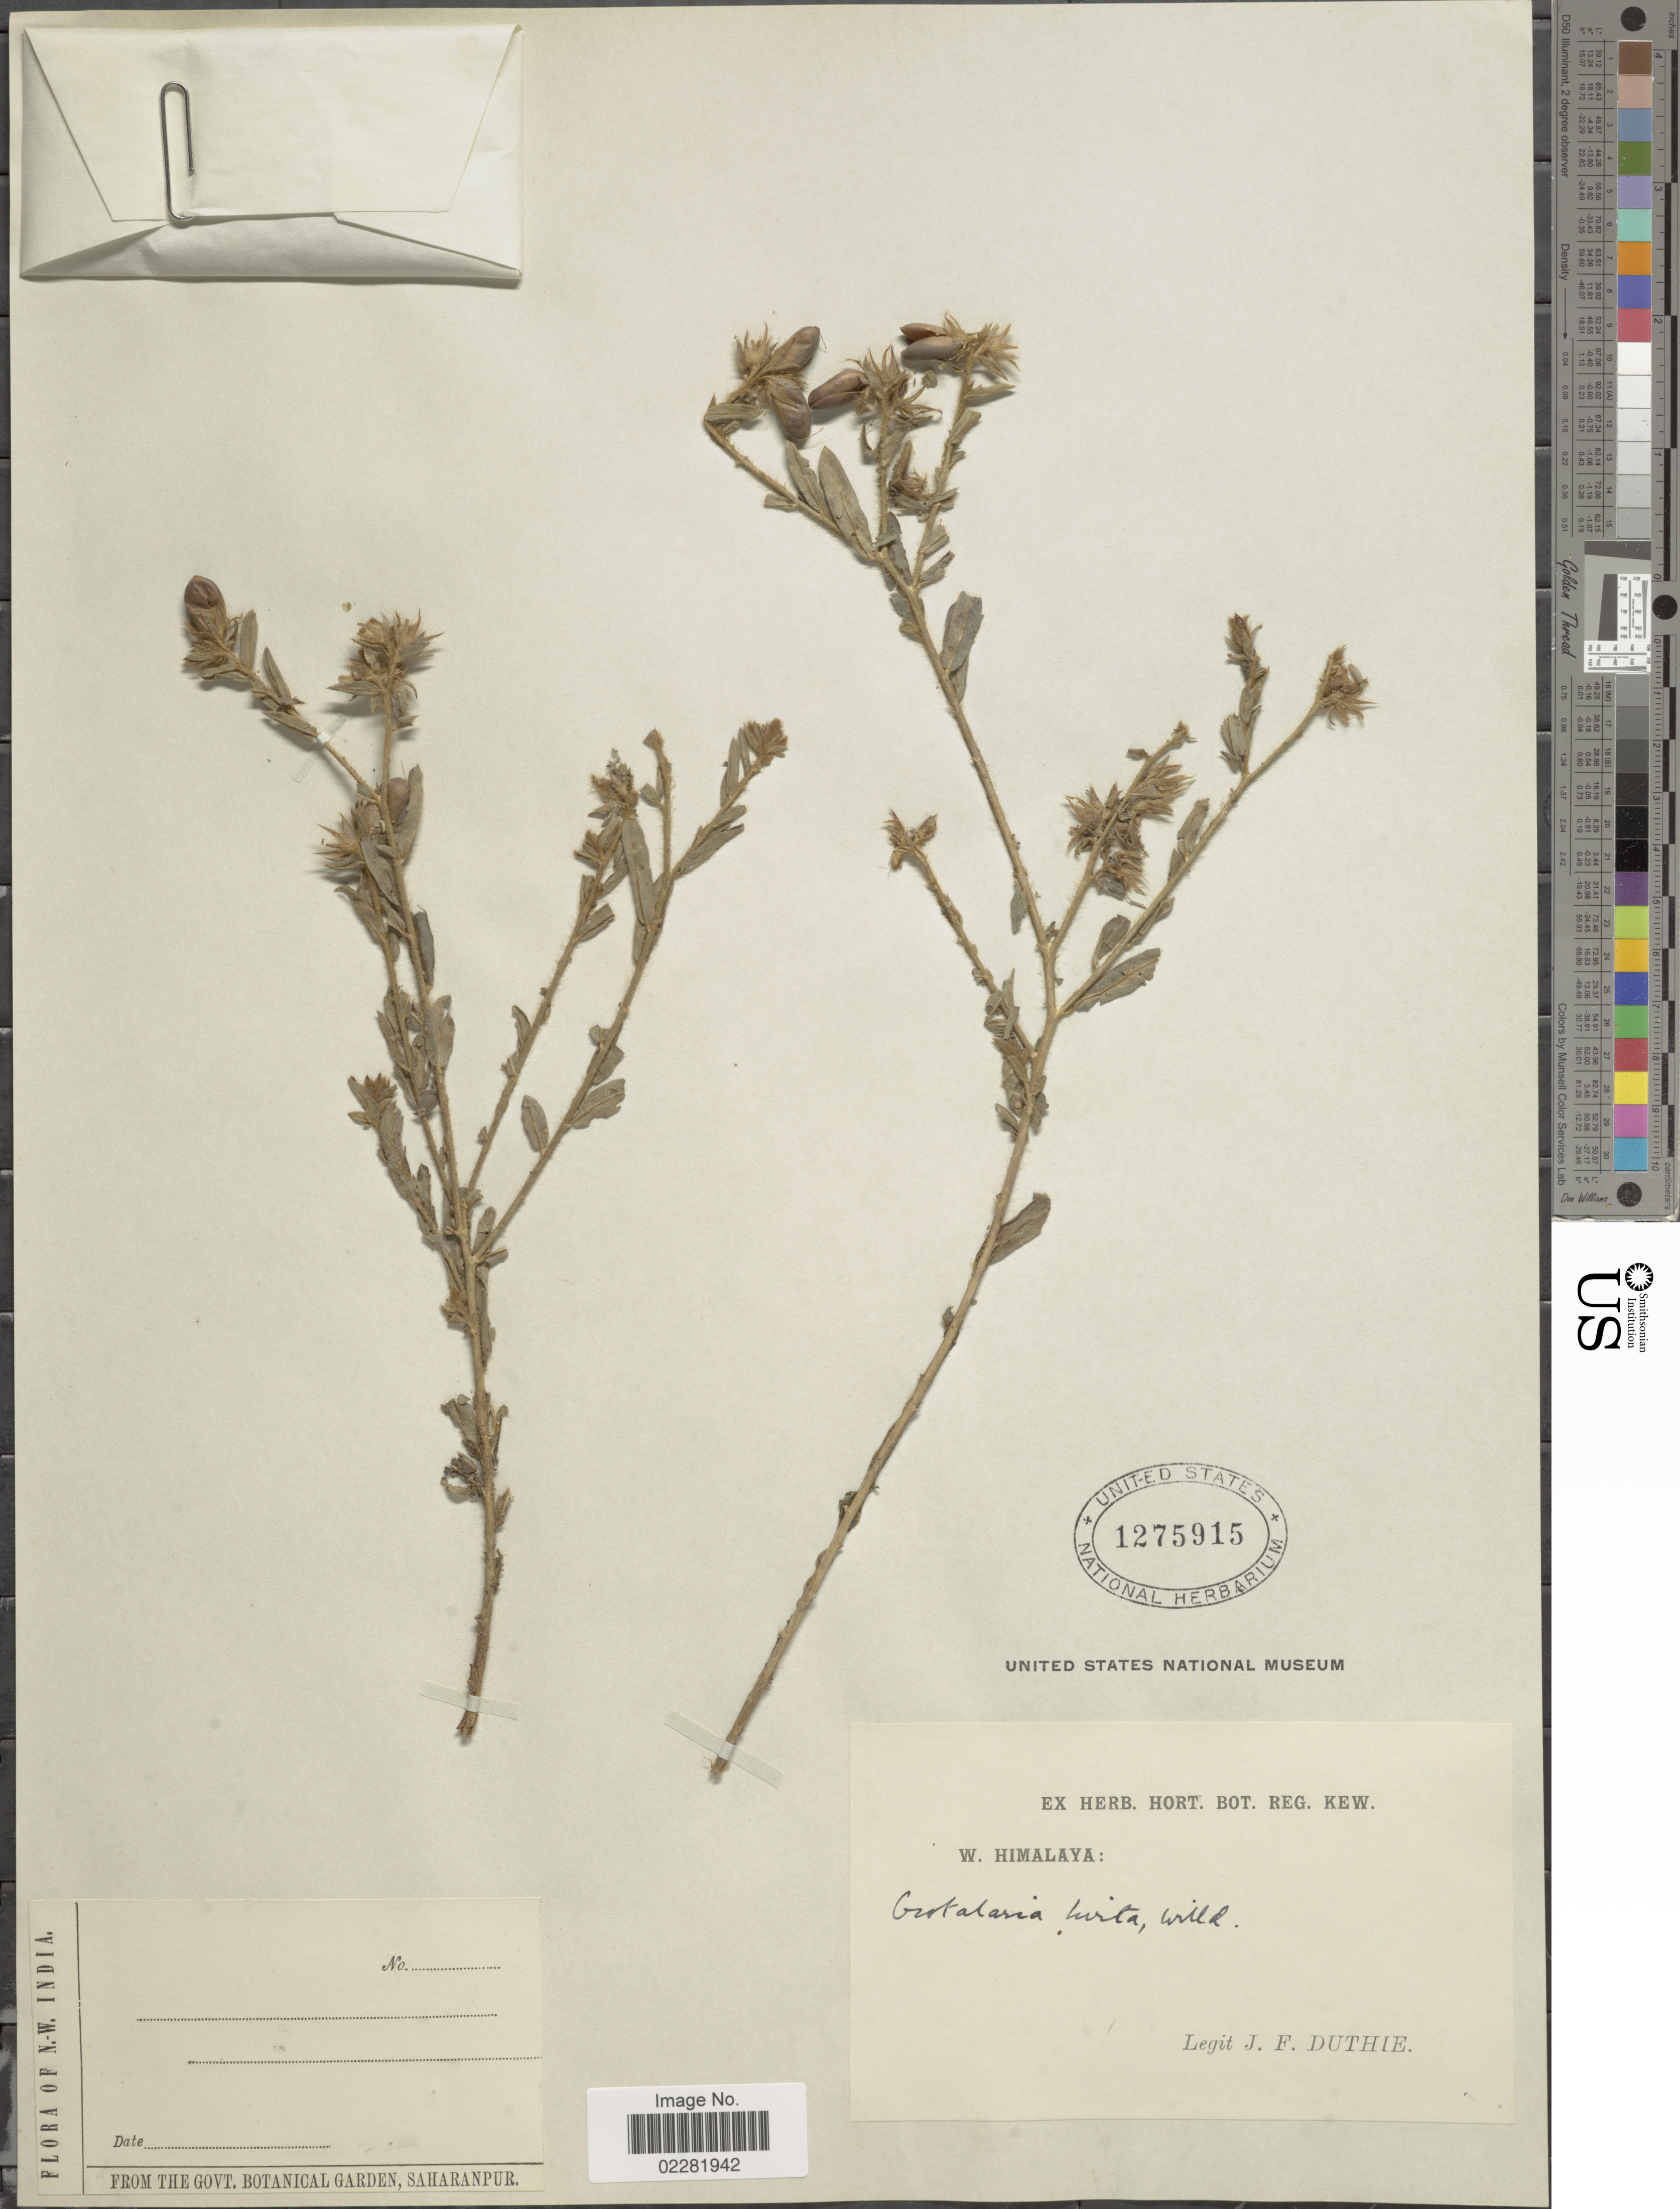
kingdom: Plantae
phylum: Tracheophyta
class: Magnoliopsida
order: Fabales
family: Fabaceae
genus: Crotalaria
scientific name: Crotalaria hirta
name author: Willd.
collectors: J. F. Duthie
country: India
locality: N.W. India. W. Himalaya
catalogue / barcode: US 1275915